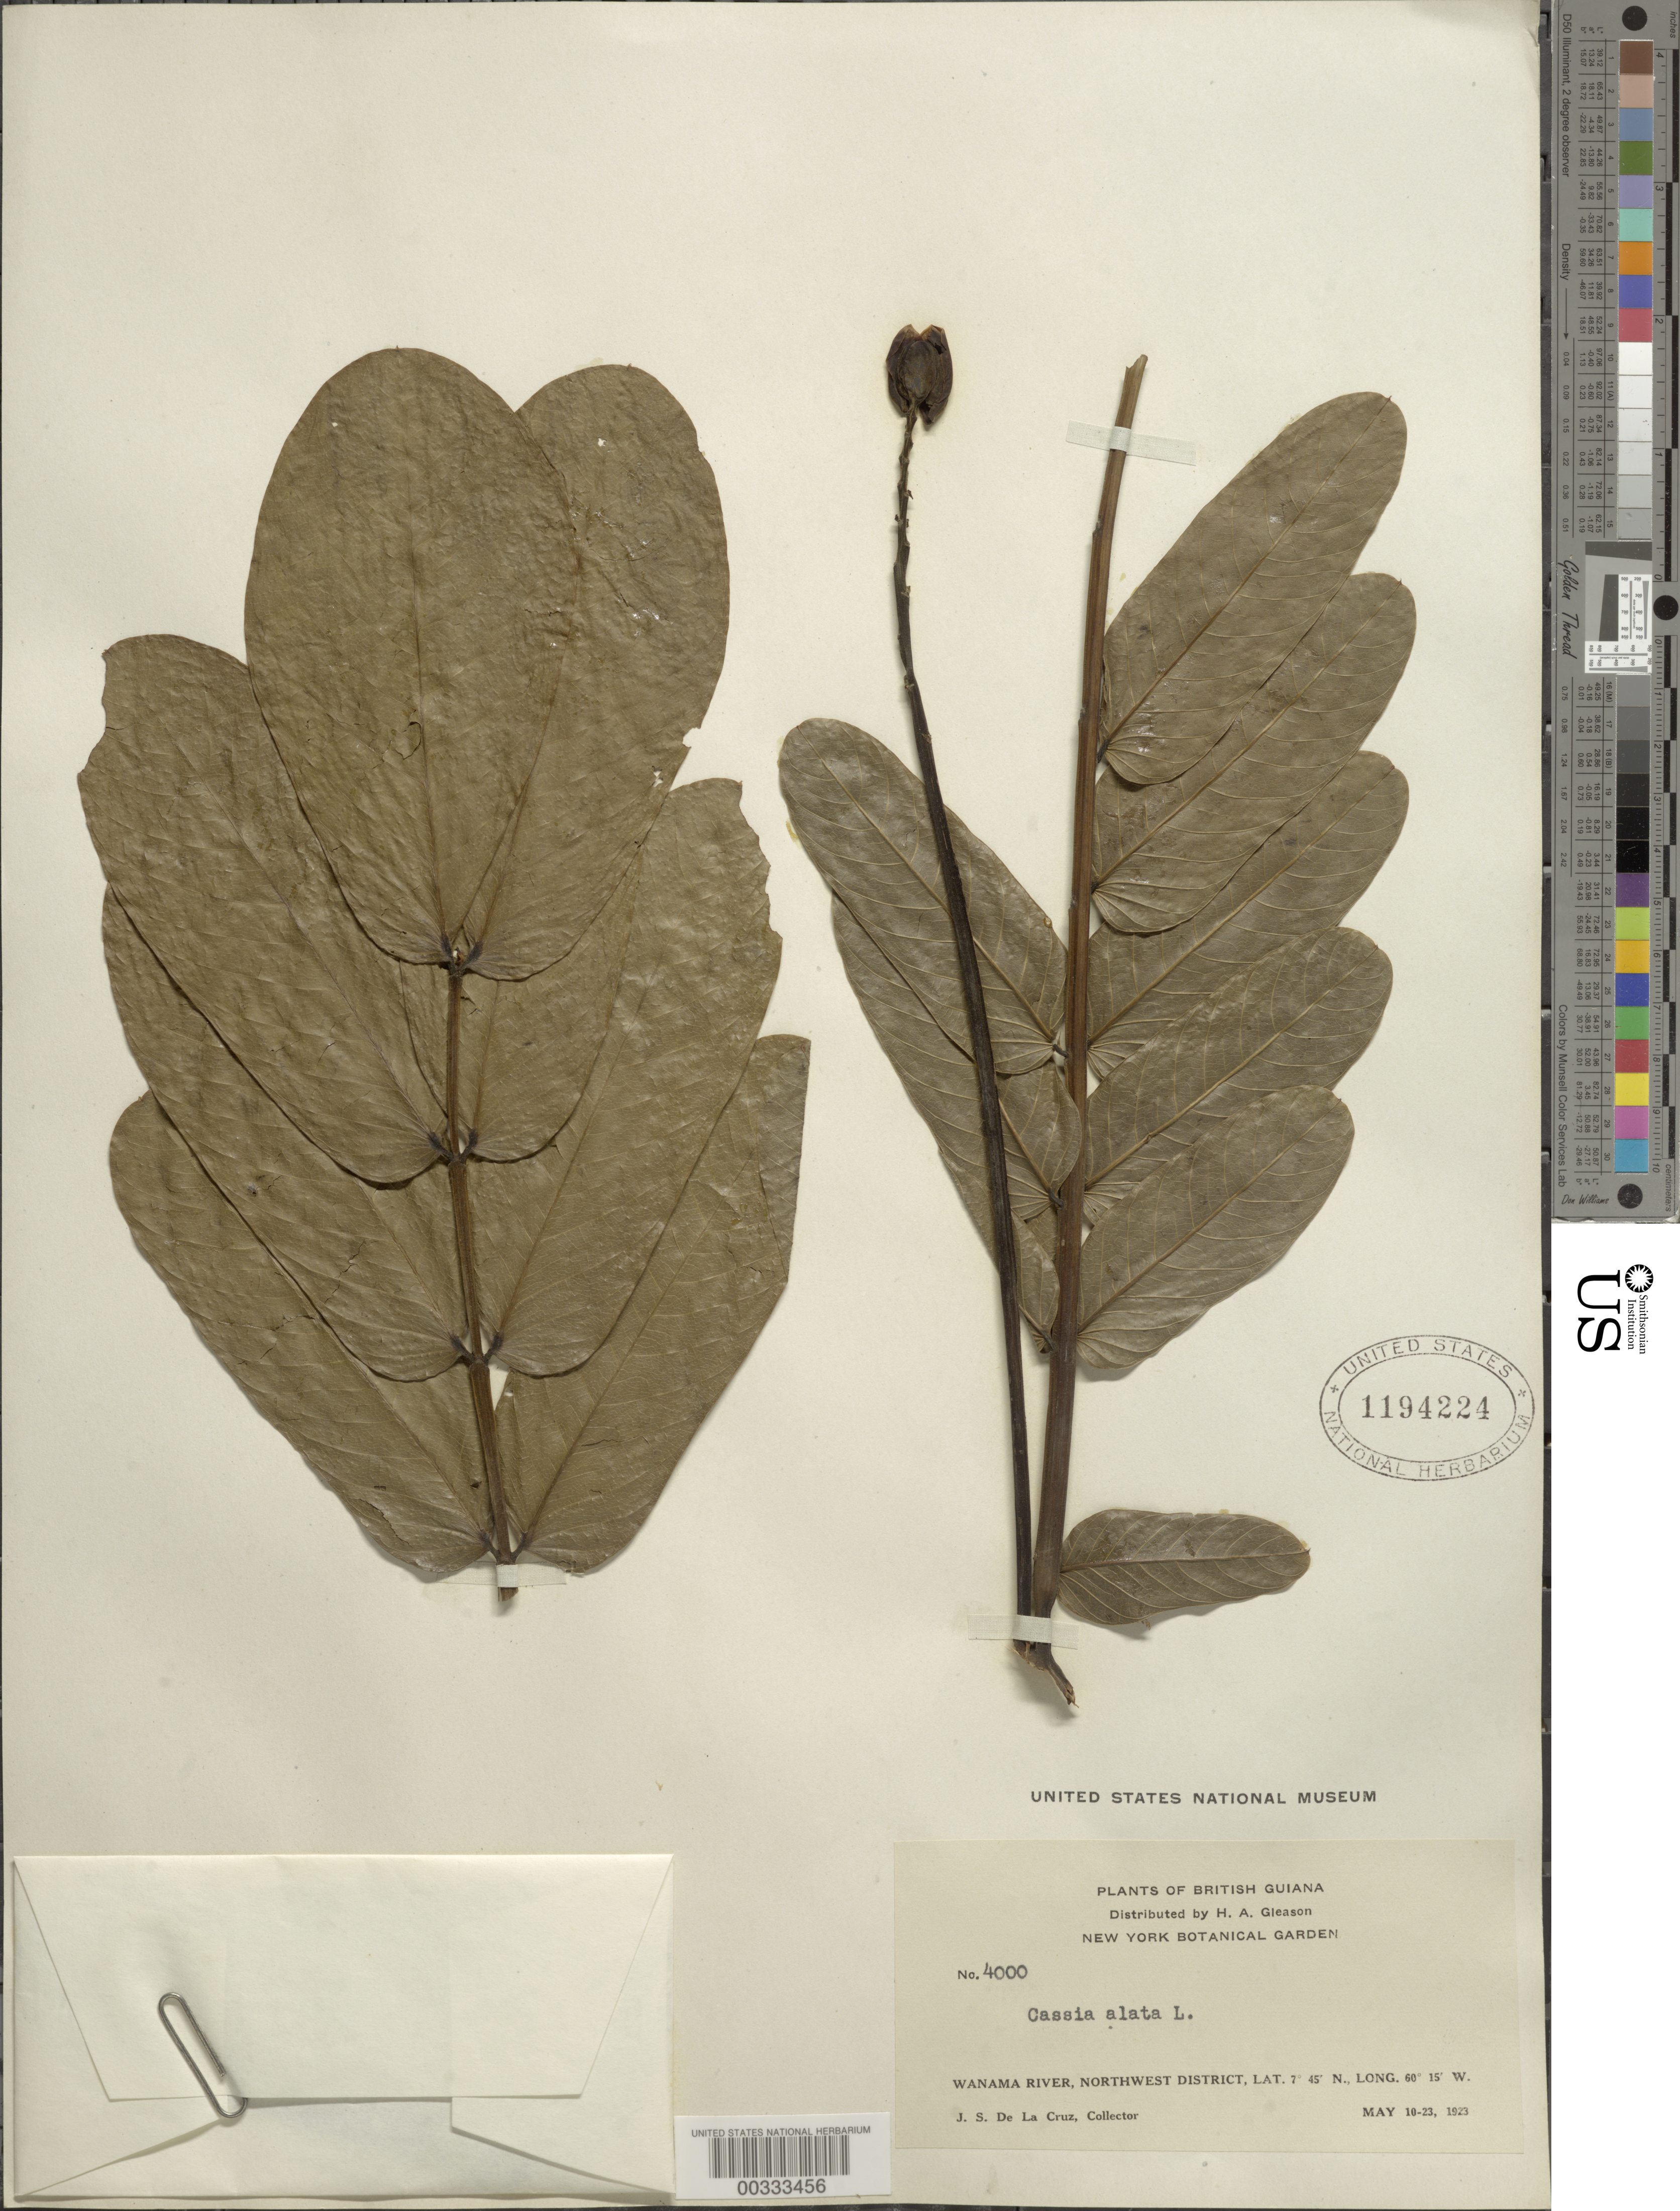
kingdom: Plantae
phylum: Tracheophyta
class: Magnoliopsida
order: Fabales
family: Fabaceae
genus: Senna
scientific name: Senna alata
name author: (L.) Roxb.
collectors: J. S. de la Cruz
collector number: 4000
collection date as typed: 10 May 1923 to 23 May 1923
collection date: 1923-05-10/1923-05-23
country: Guyana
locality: Wanama river, northwest dist.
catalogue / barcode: US 1194224